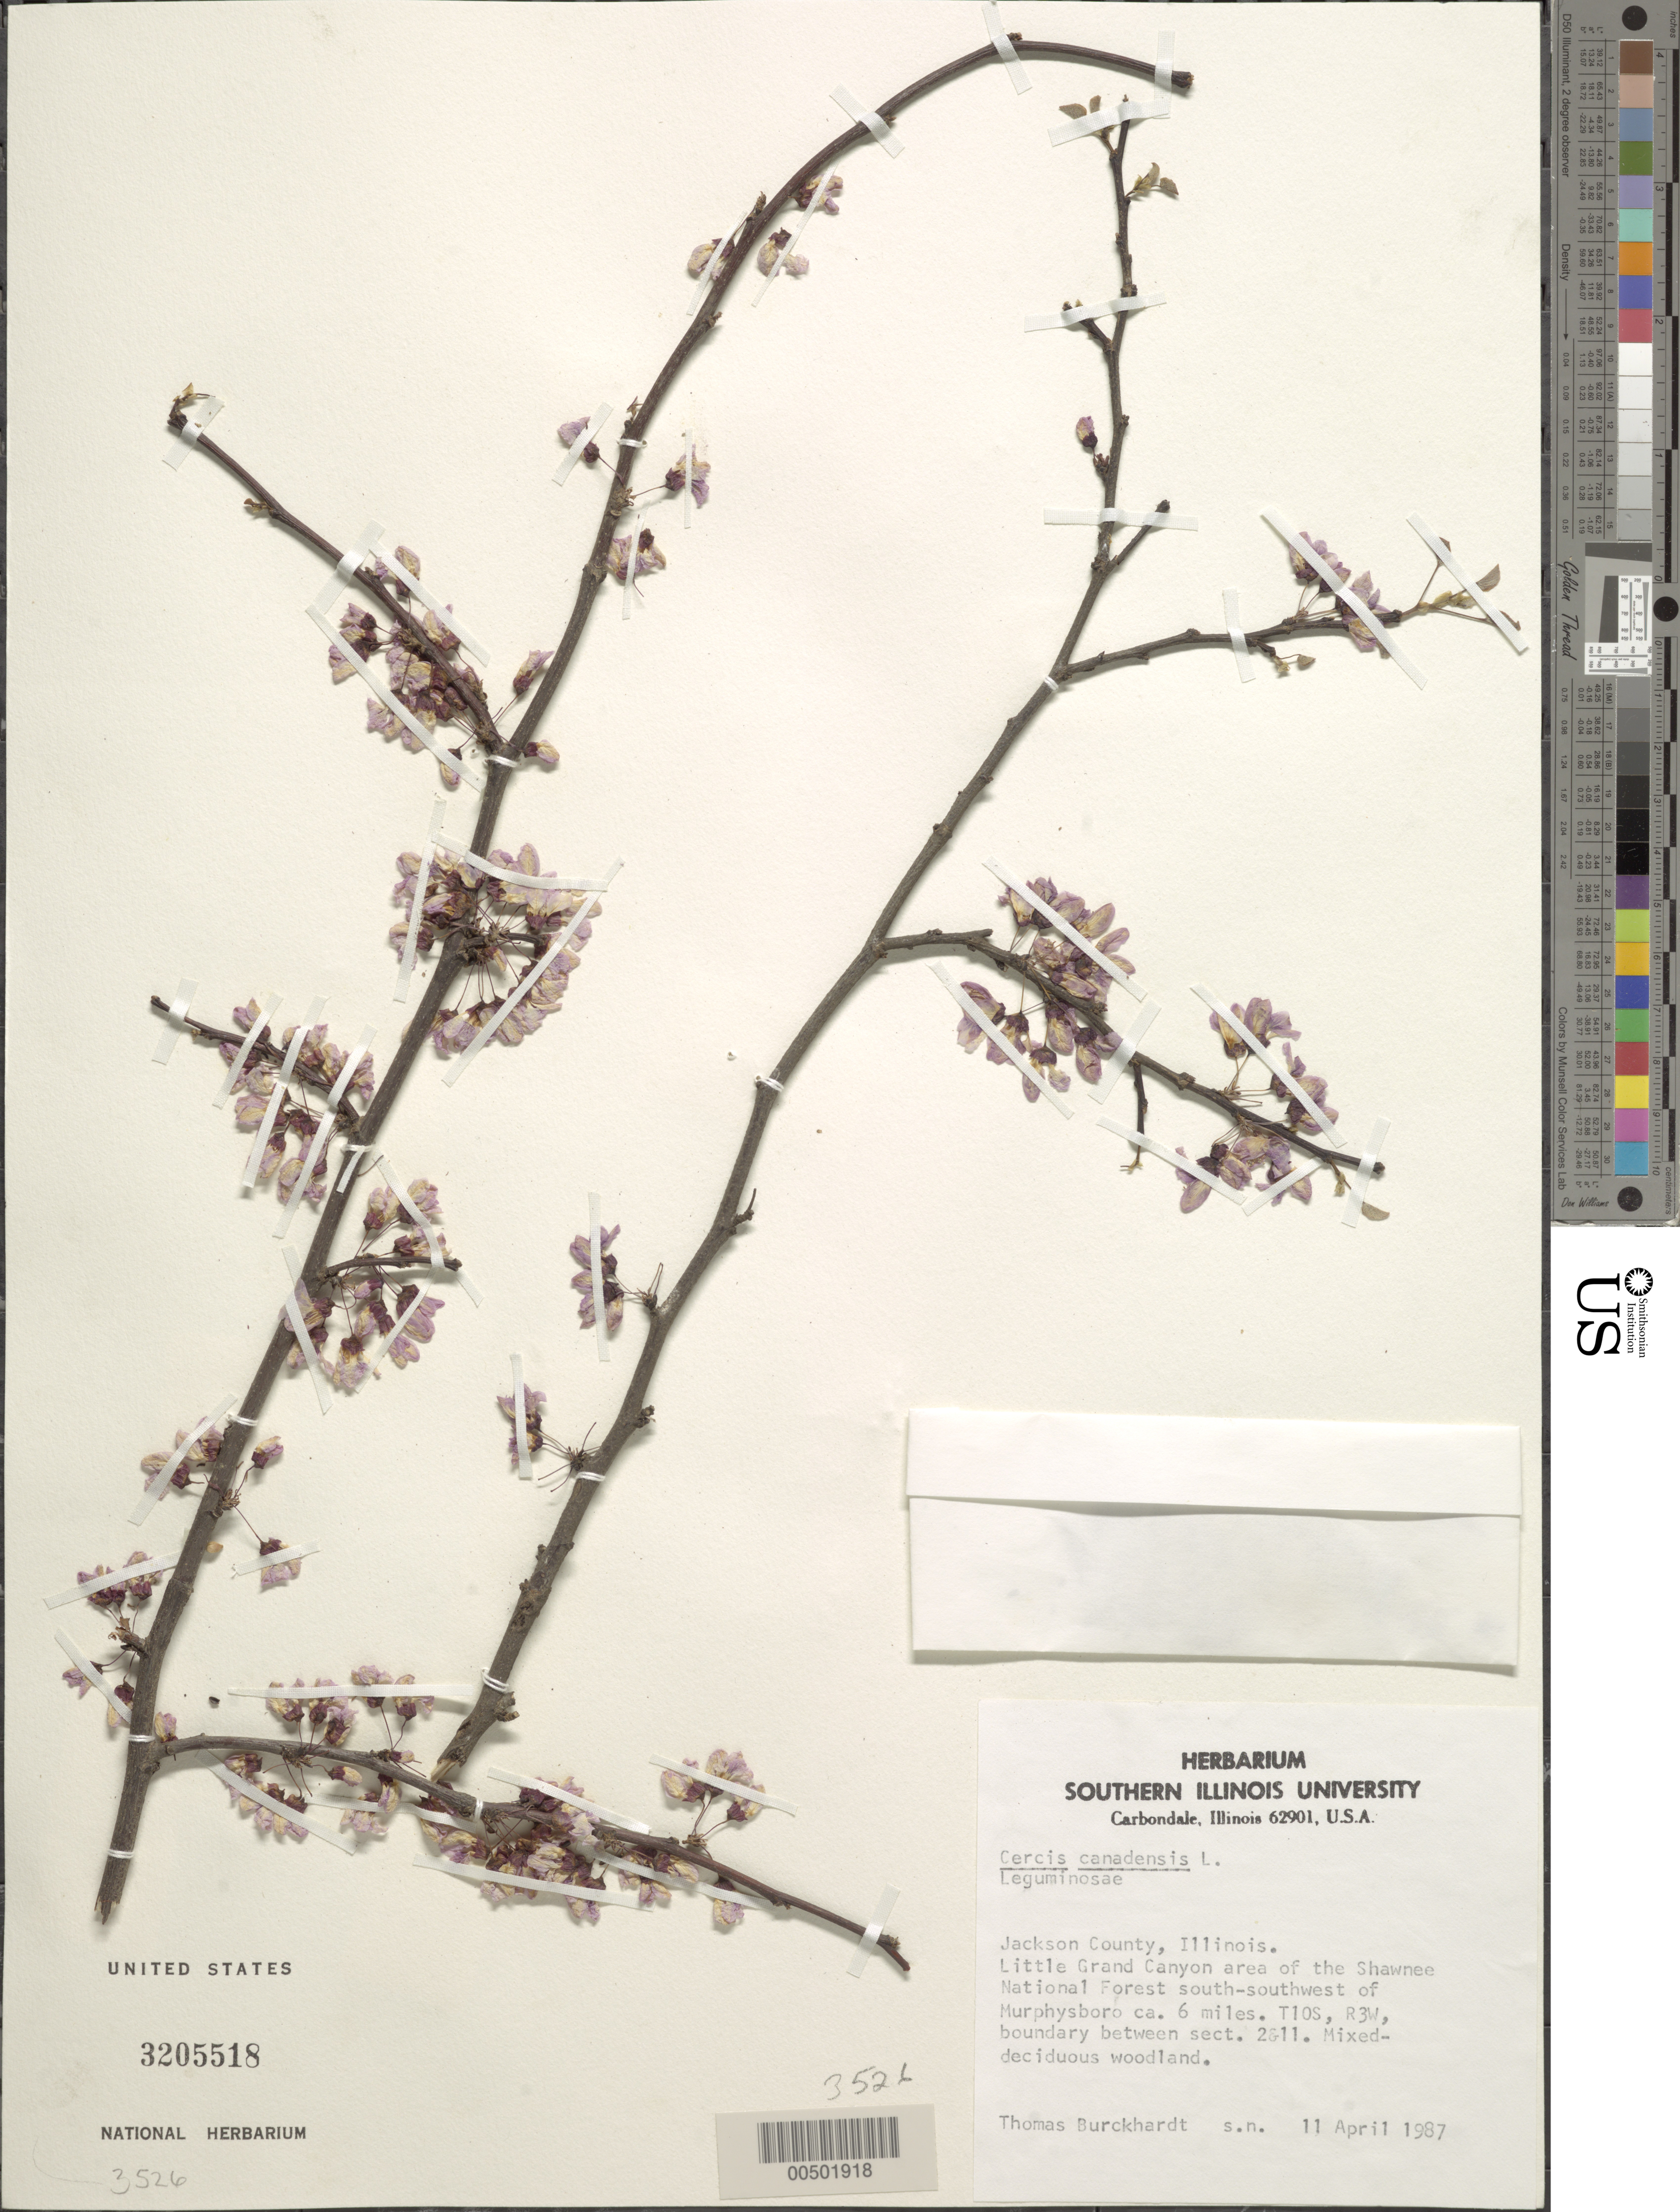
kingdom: Plantae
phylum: Tracheophyta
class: Magnoliopsida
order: Fabales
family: Fabaceae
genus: Cercis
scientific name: Cercis canadensis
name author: L.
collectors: T. Burckhardt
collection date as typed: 11 Apr 1987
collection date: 1987-04-11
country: United States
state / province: Illinois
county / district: Jackson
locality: Little grand canyon area of the shawnee nat'l forest ssw of murphysboro ca 6 miles. t10s, r3w, boundary between sect. 2 & 11.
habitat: Mixed deciduous woodland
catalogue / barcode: US 3205518